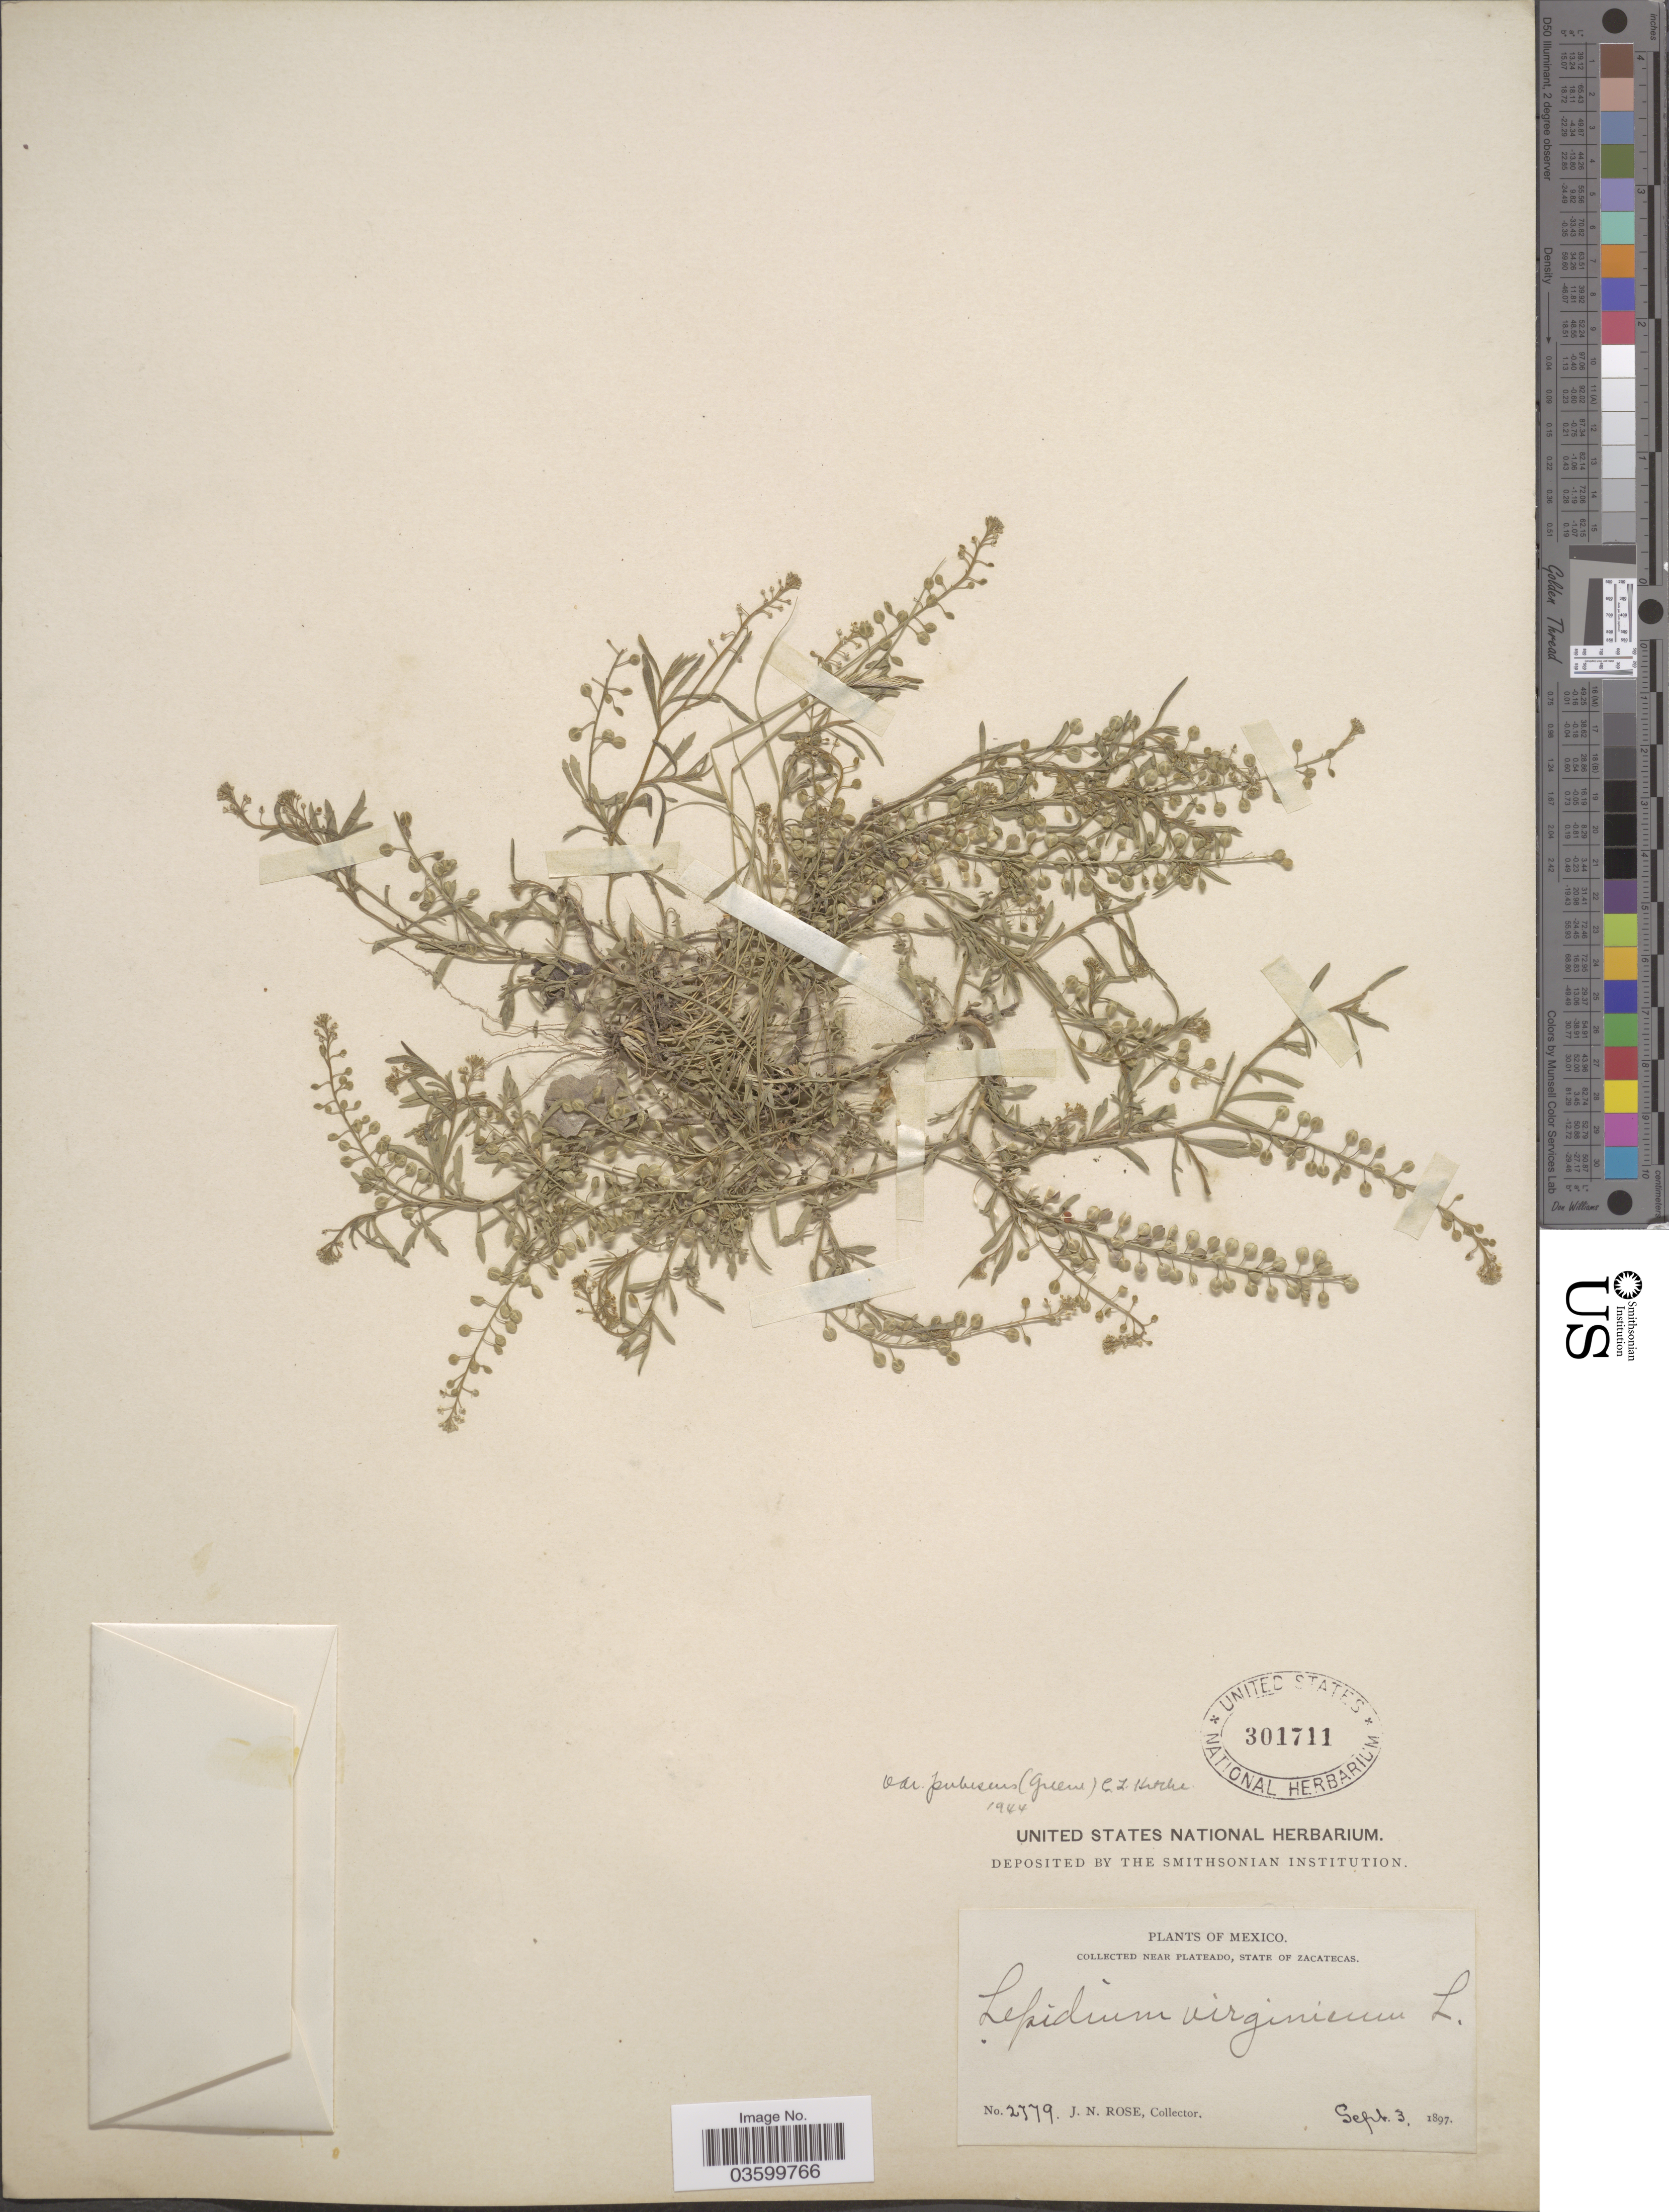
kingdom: Plantae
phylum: Tracheophyta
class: Magnoliopsida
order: Brassicales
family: Brassicaceae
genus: Lepidium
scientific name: Lepidium virginicum var. pubescens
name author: (Greene) C.L. Hitchc.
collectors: J. N. Rose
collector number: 2779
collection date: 1897-09-03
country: Mexico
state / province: Zacatecas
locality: Near Plateado.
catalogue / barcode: US 301711